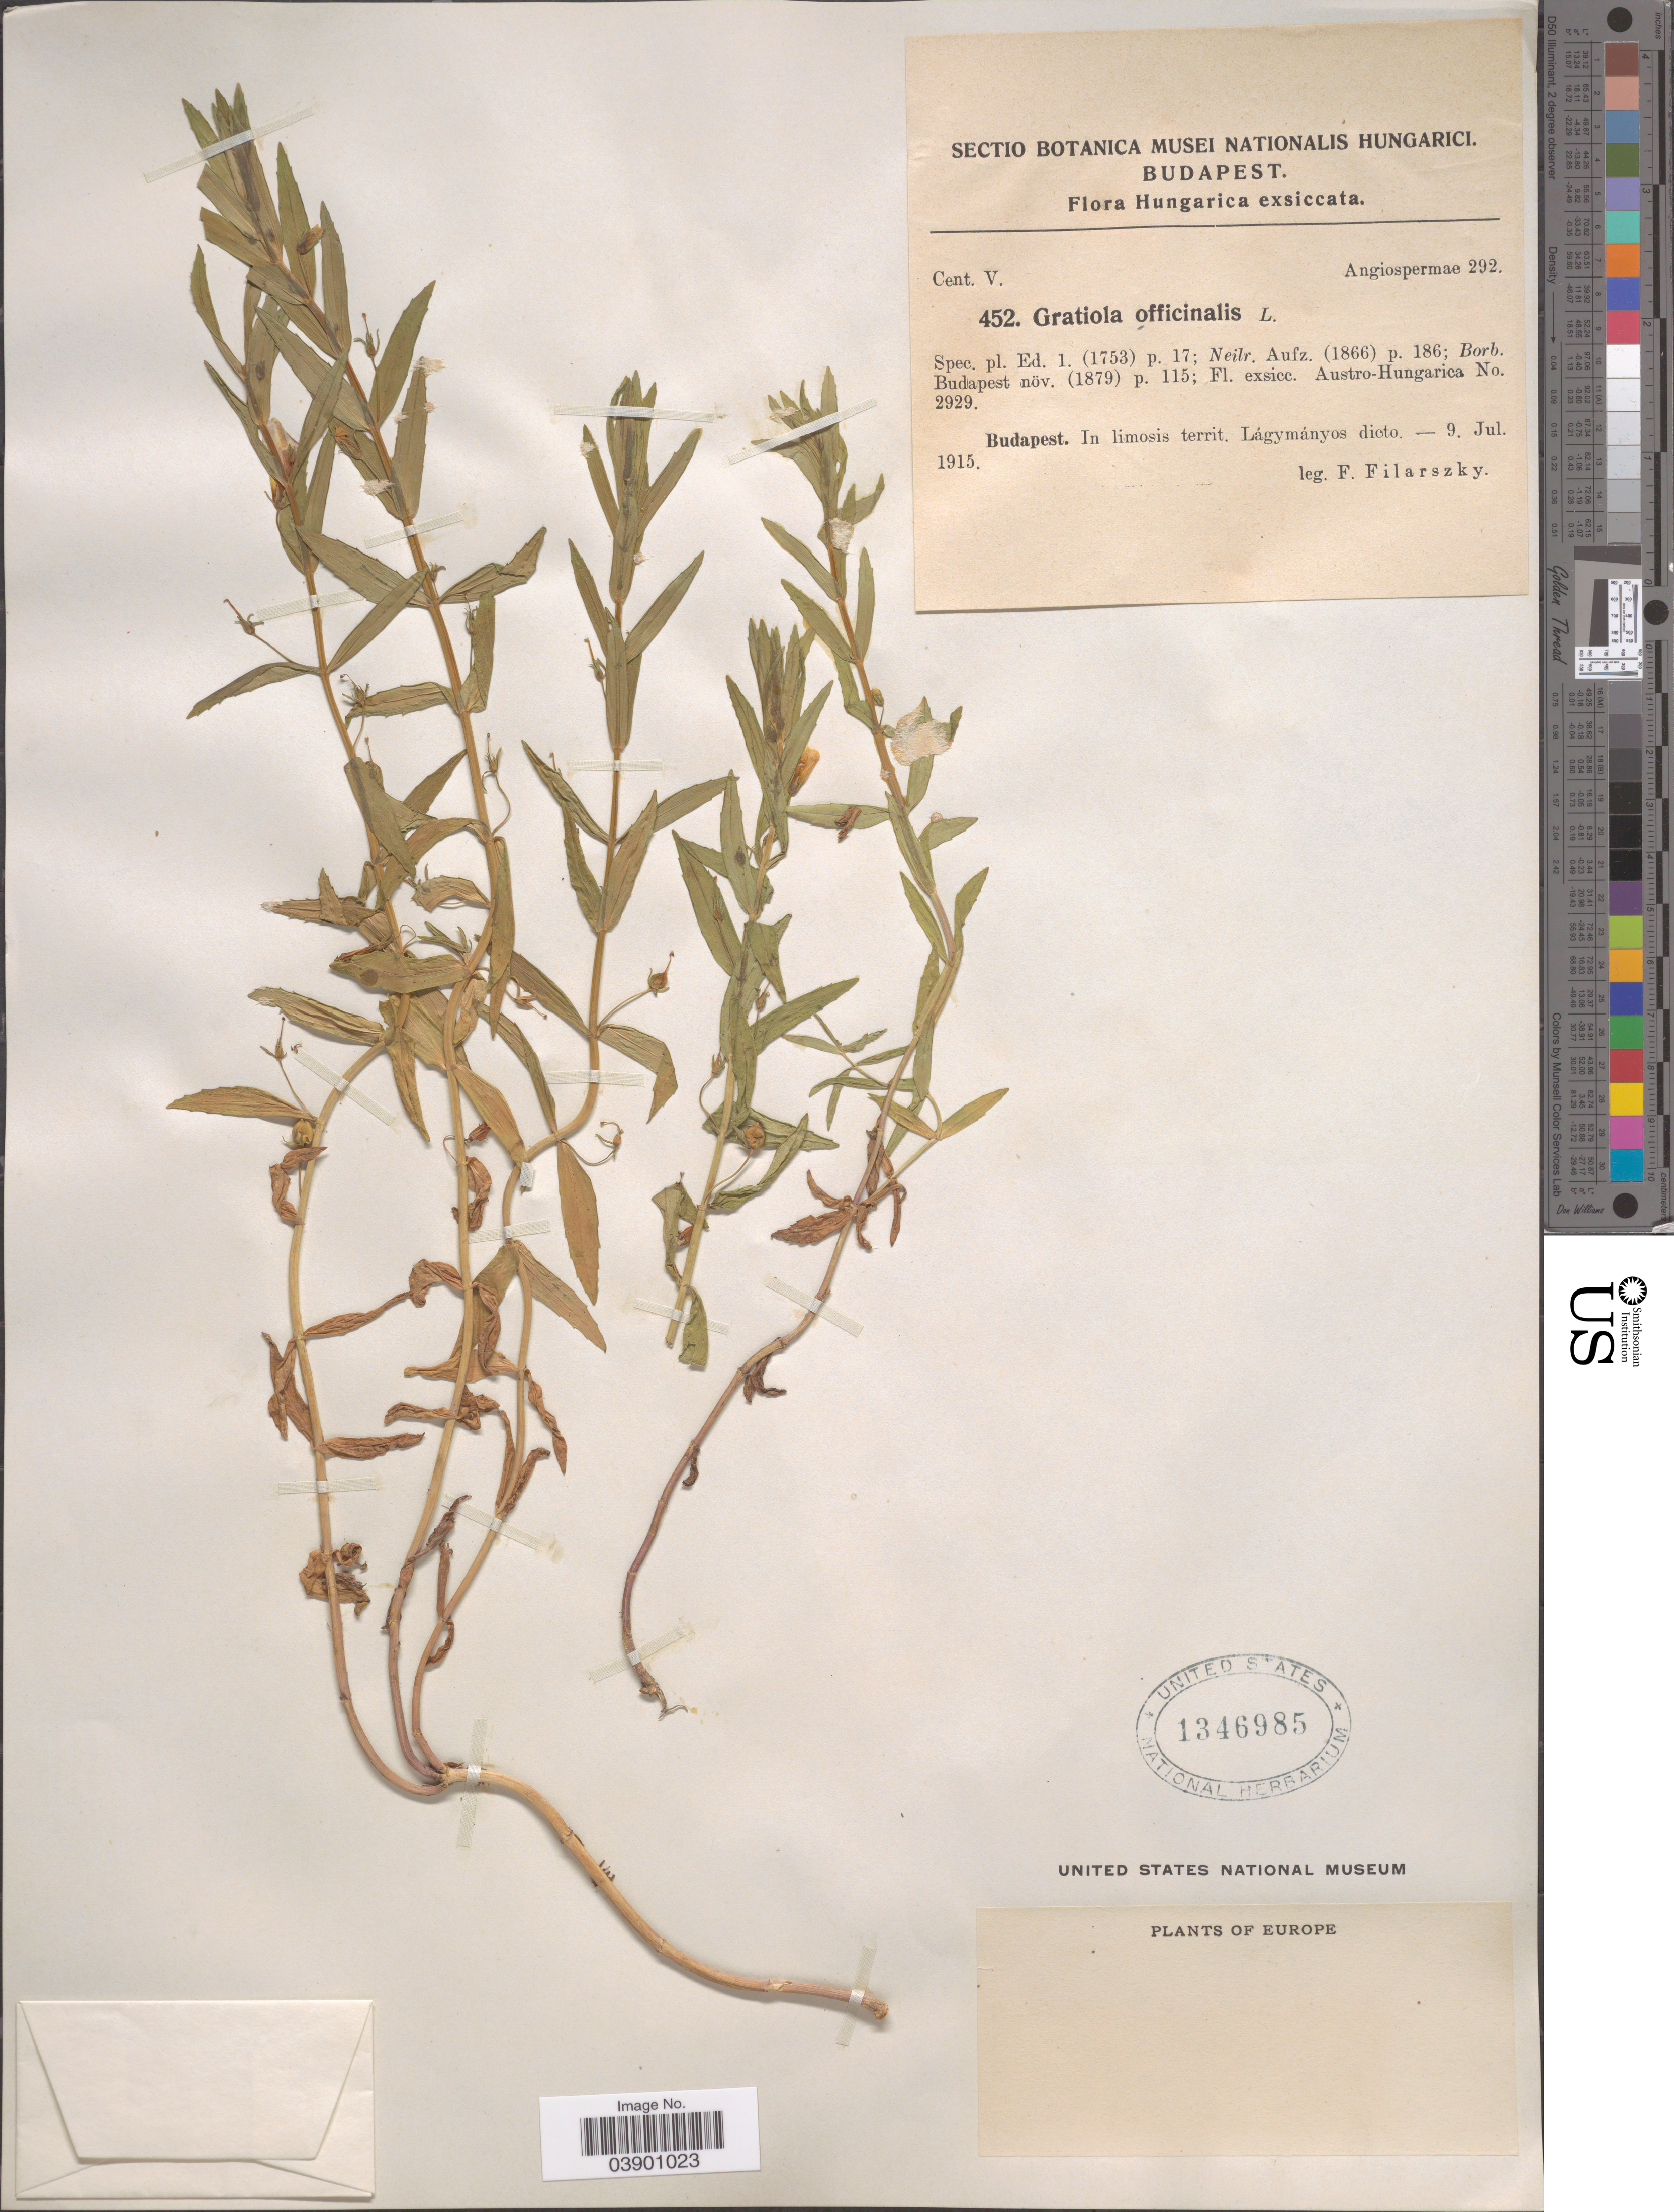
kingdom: Plantae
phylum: Tracheophyta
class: Magnoliopsida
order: Lamiales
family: Plantaginaceae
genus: Gratiola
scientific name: Gratiola officinalis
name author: L.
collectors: F. Filarszky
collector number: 452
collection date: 1915-07-09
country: Hungary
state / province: Budapest, Capital District of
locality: In limosis territ. Lágymányos dicto.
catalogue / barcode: US 1346985